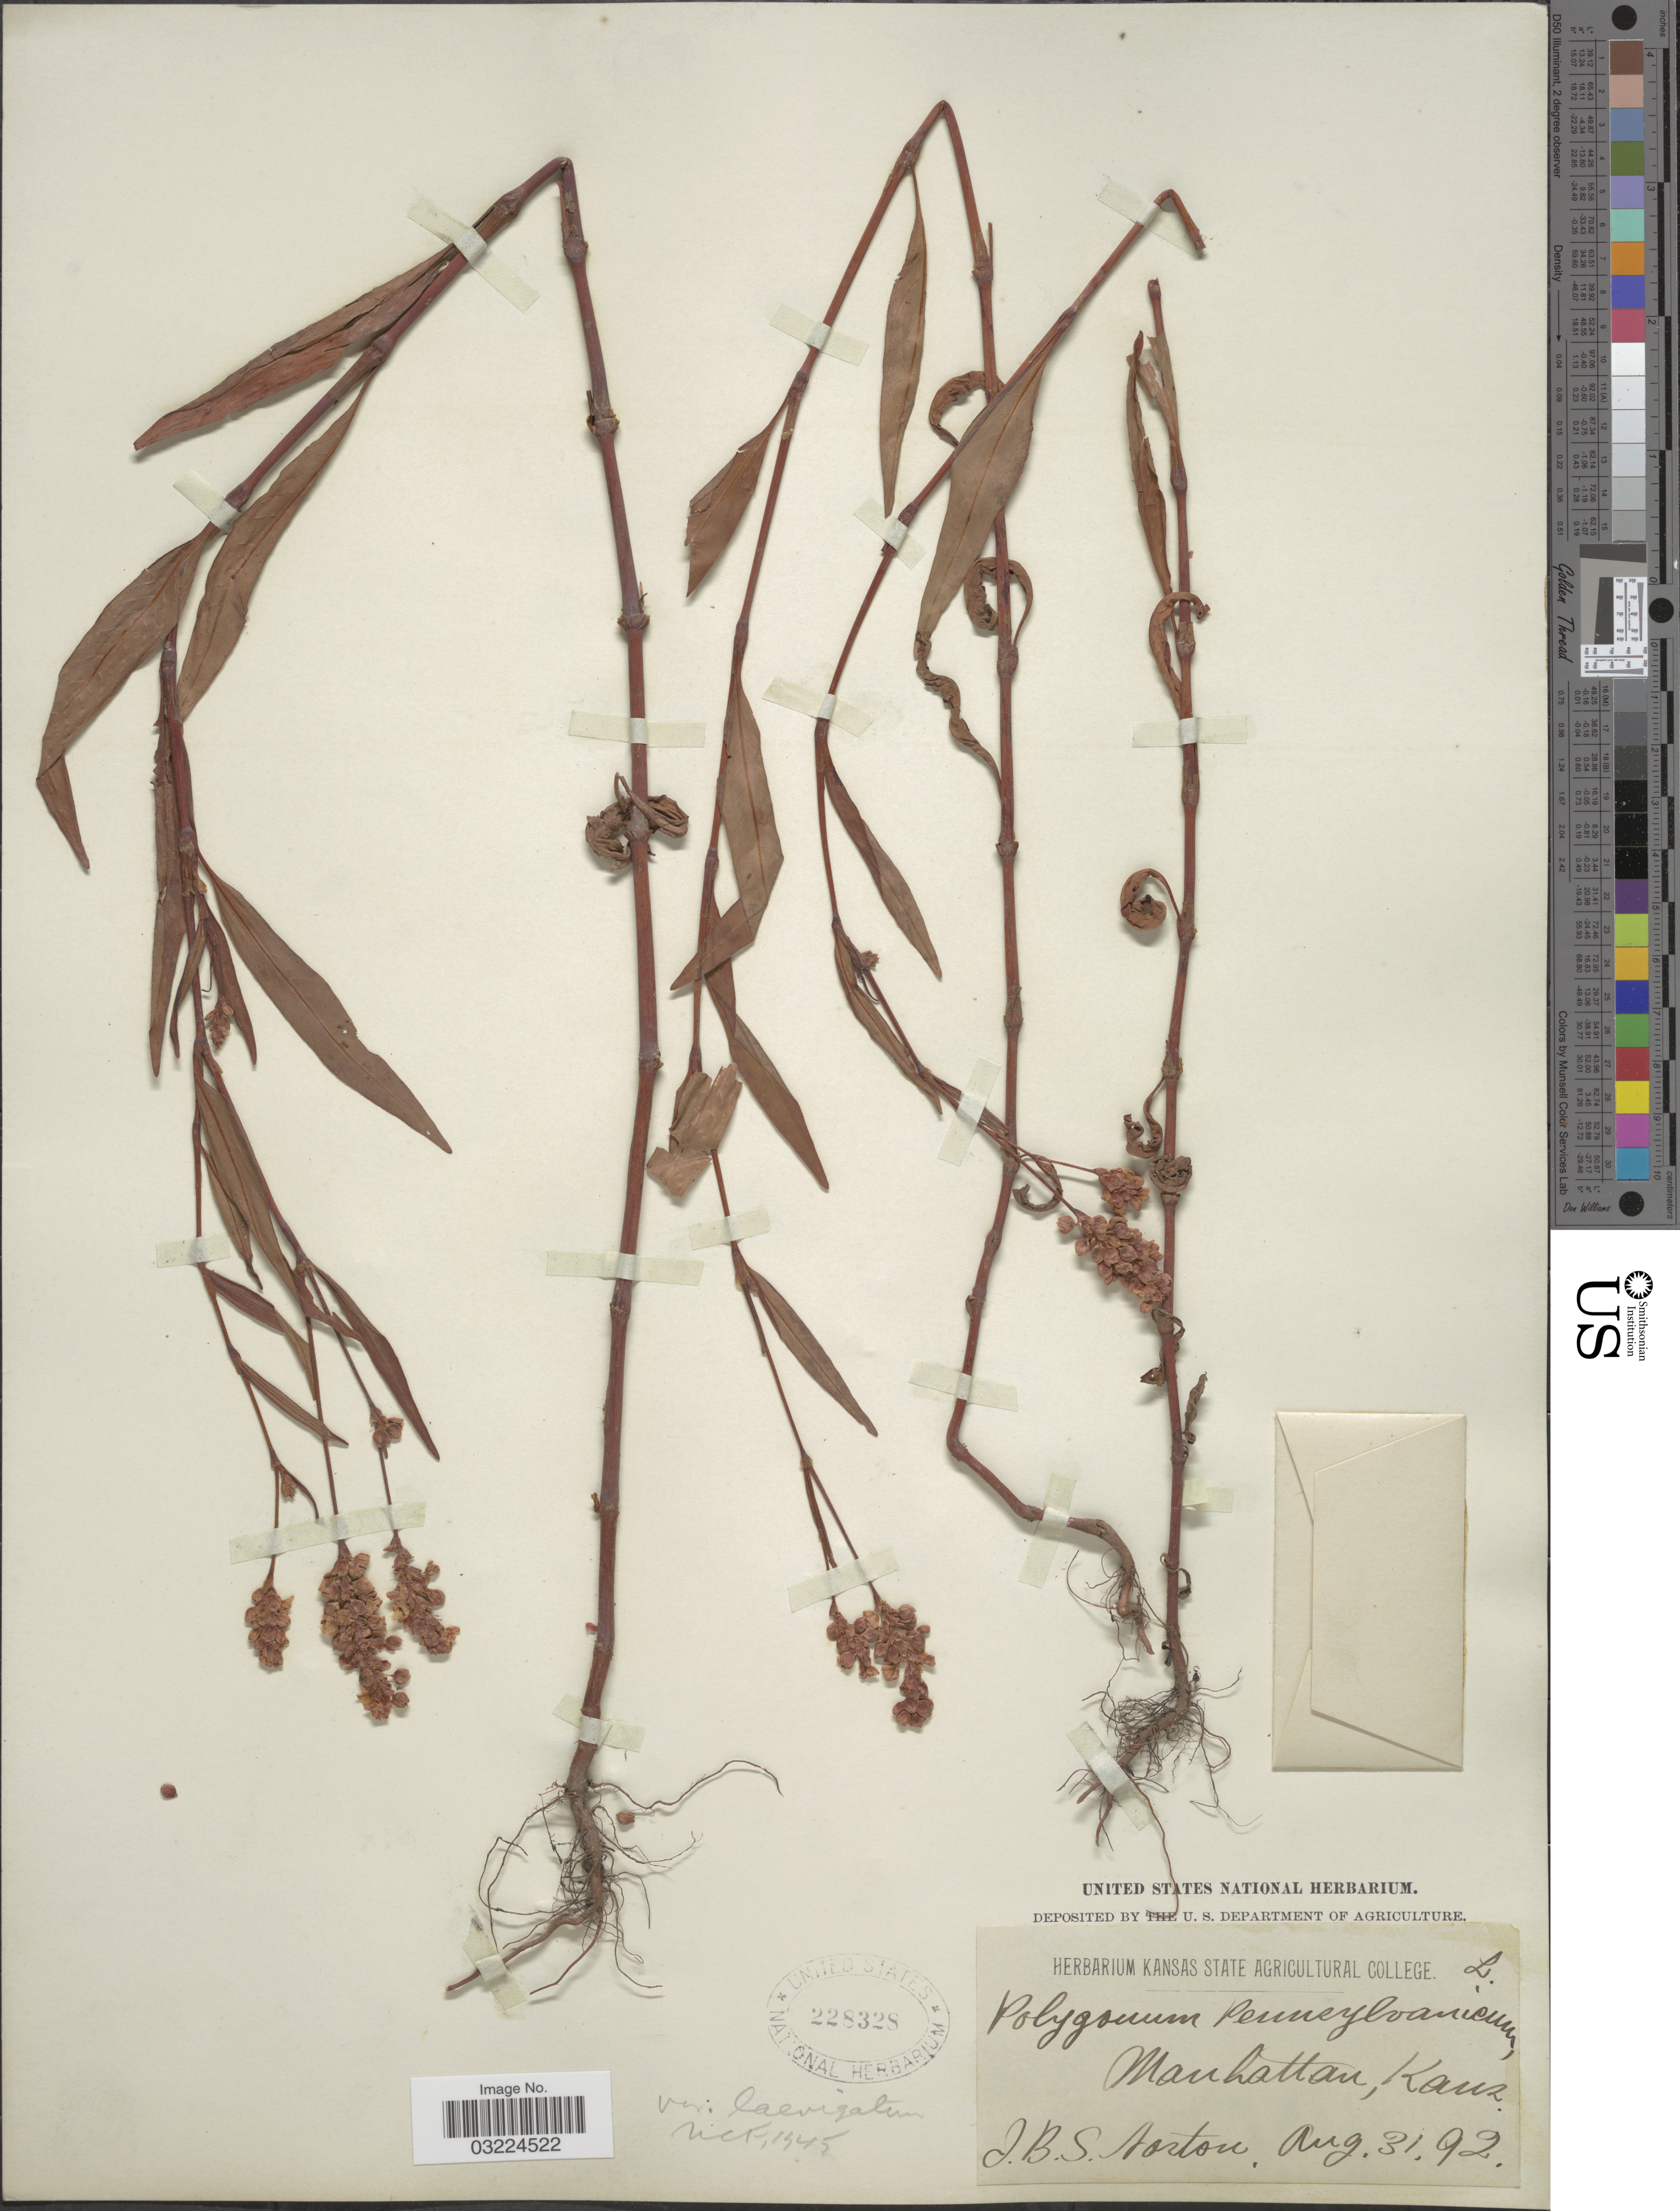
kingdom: Plantae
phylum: Tracheophyta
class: Magnoliopsida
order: Caryophyllales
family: Polygonaceae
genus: Persicaria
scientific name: Persicaria pensylvanica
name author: (L.) M. Gómez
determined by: Atha, D. E.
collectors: J. B. S. Norton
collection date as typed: Transcribed d/m/y: 31/8/92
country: United States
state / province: Kansas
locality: Manhattan, Kanz.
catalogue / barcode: US 228328